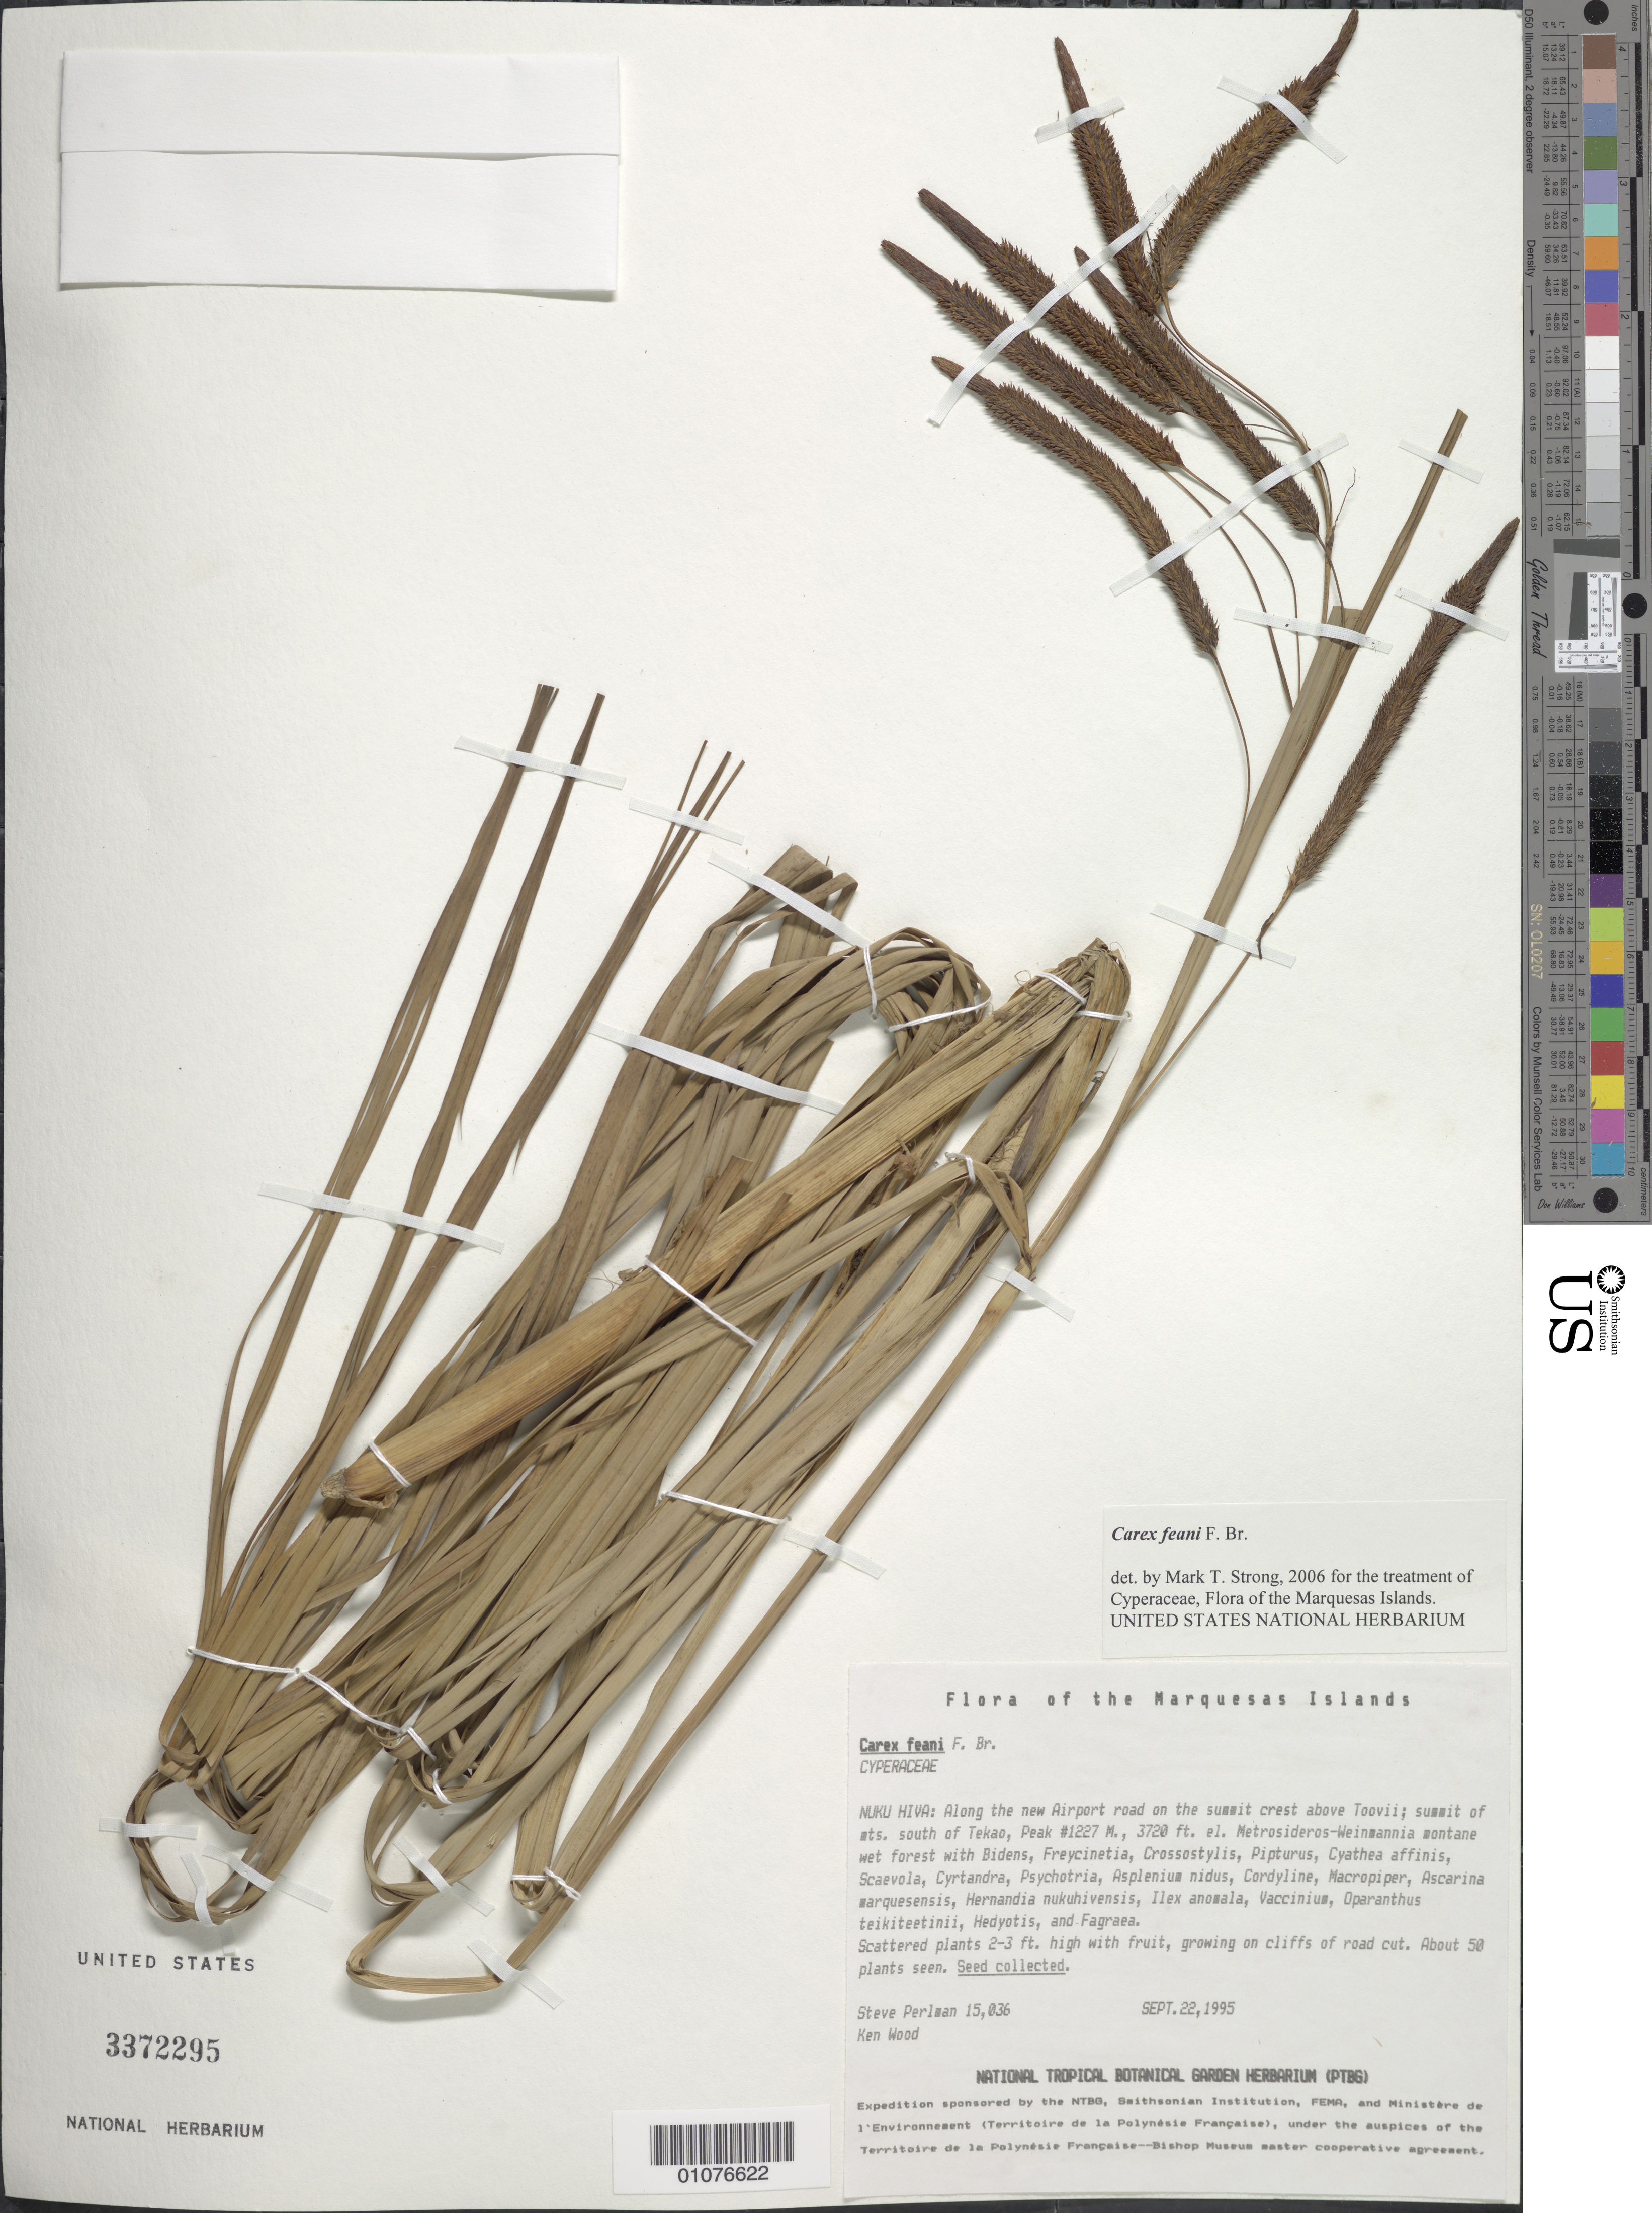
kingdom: Plantae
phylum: Tracheophyta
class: Liliopsida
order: Poales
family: Cyperaceae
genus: Carex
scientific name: Carex feani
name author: F. Br.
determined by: Lorence, David H., (PTBG), National Tropical Botanical Garden (UNITED STATES)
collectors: S. P. Perlman & K. R. Wood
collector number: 15036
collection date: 1995-09-22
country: French Polynesia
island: Nuku Hiva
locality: Along new Airport road, along summit crest above Toovii, Peak #1227 M., summit of Mts. S of Tekao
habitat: In Metrosideros-Weinmannia montane wet forest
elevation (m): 1134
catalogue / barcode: US 3372295